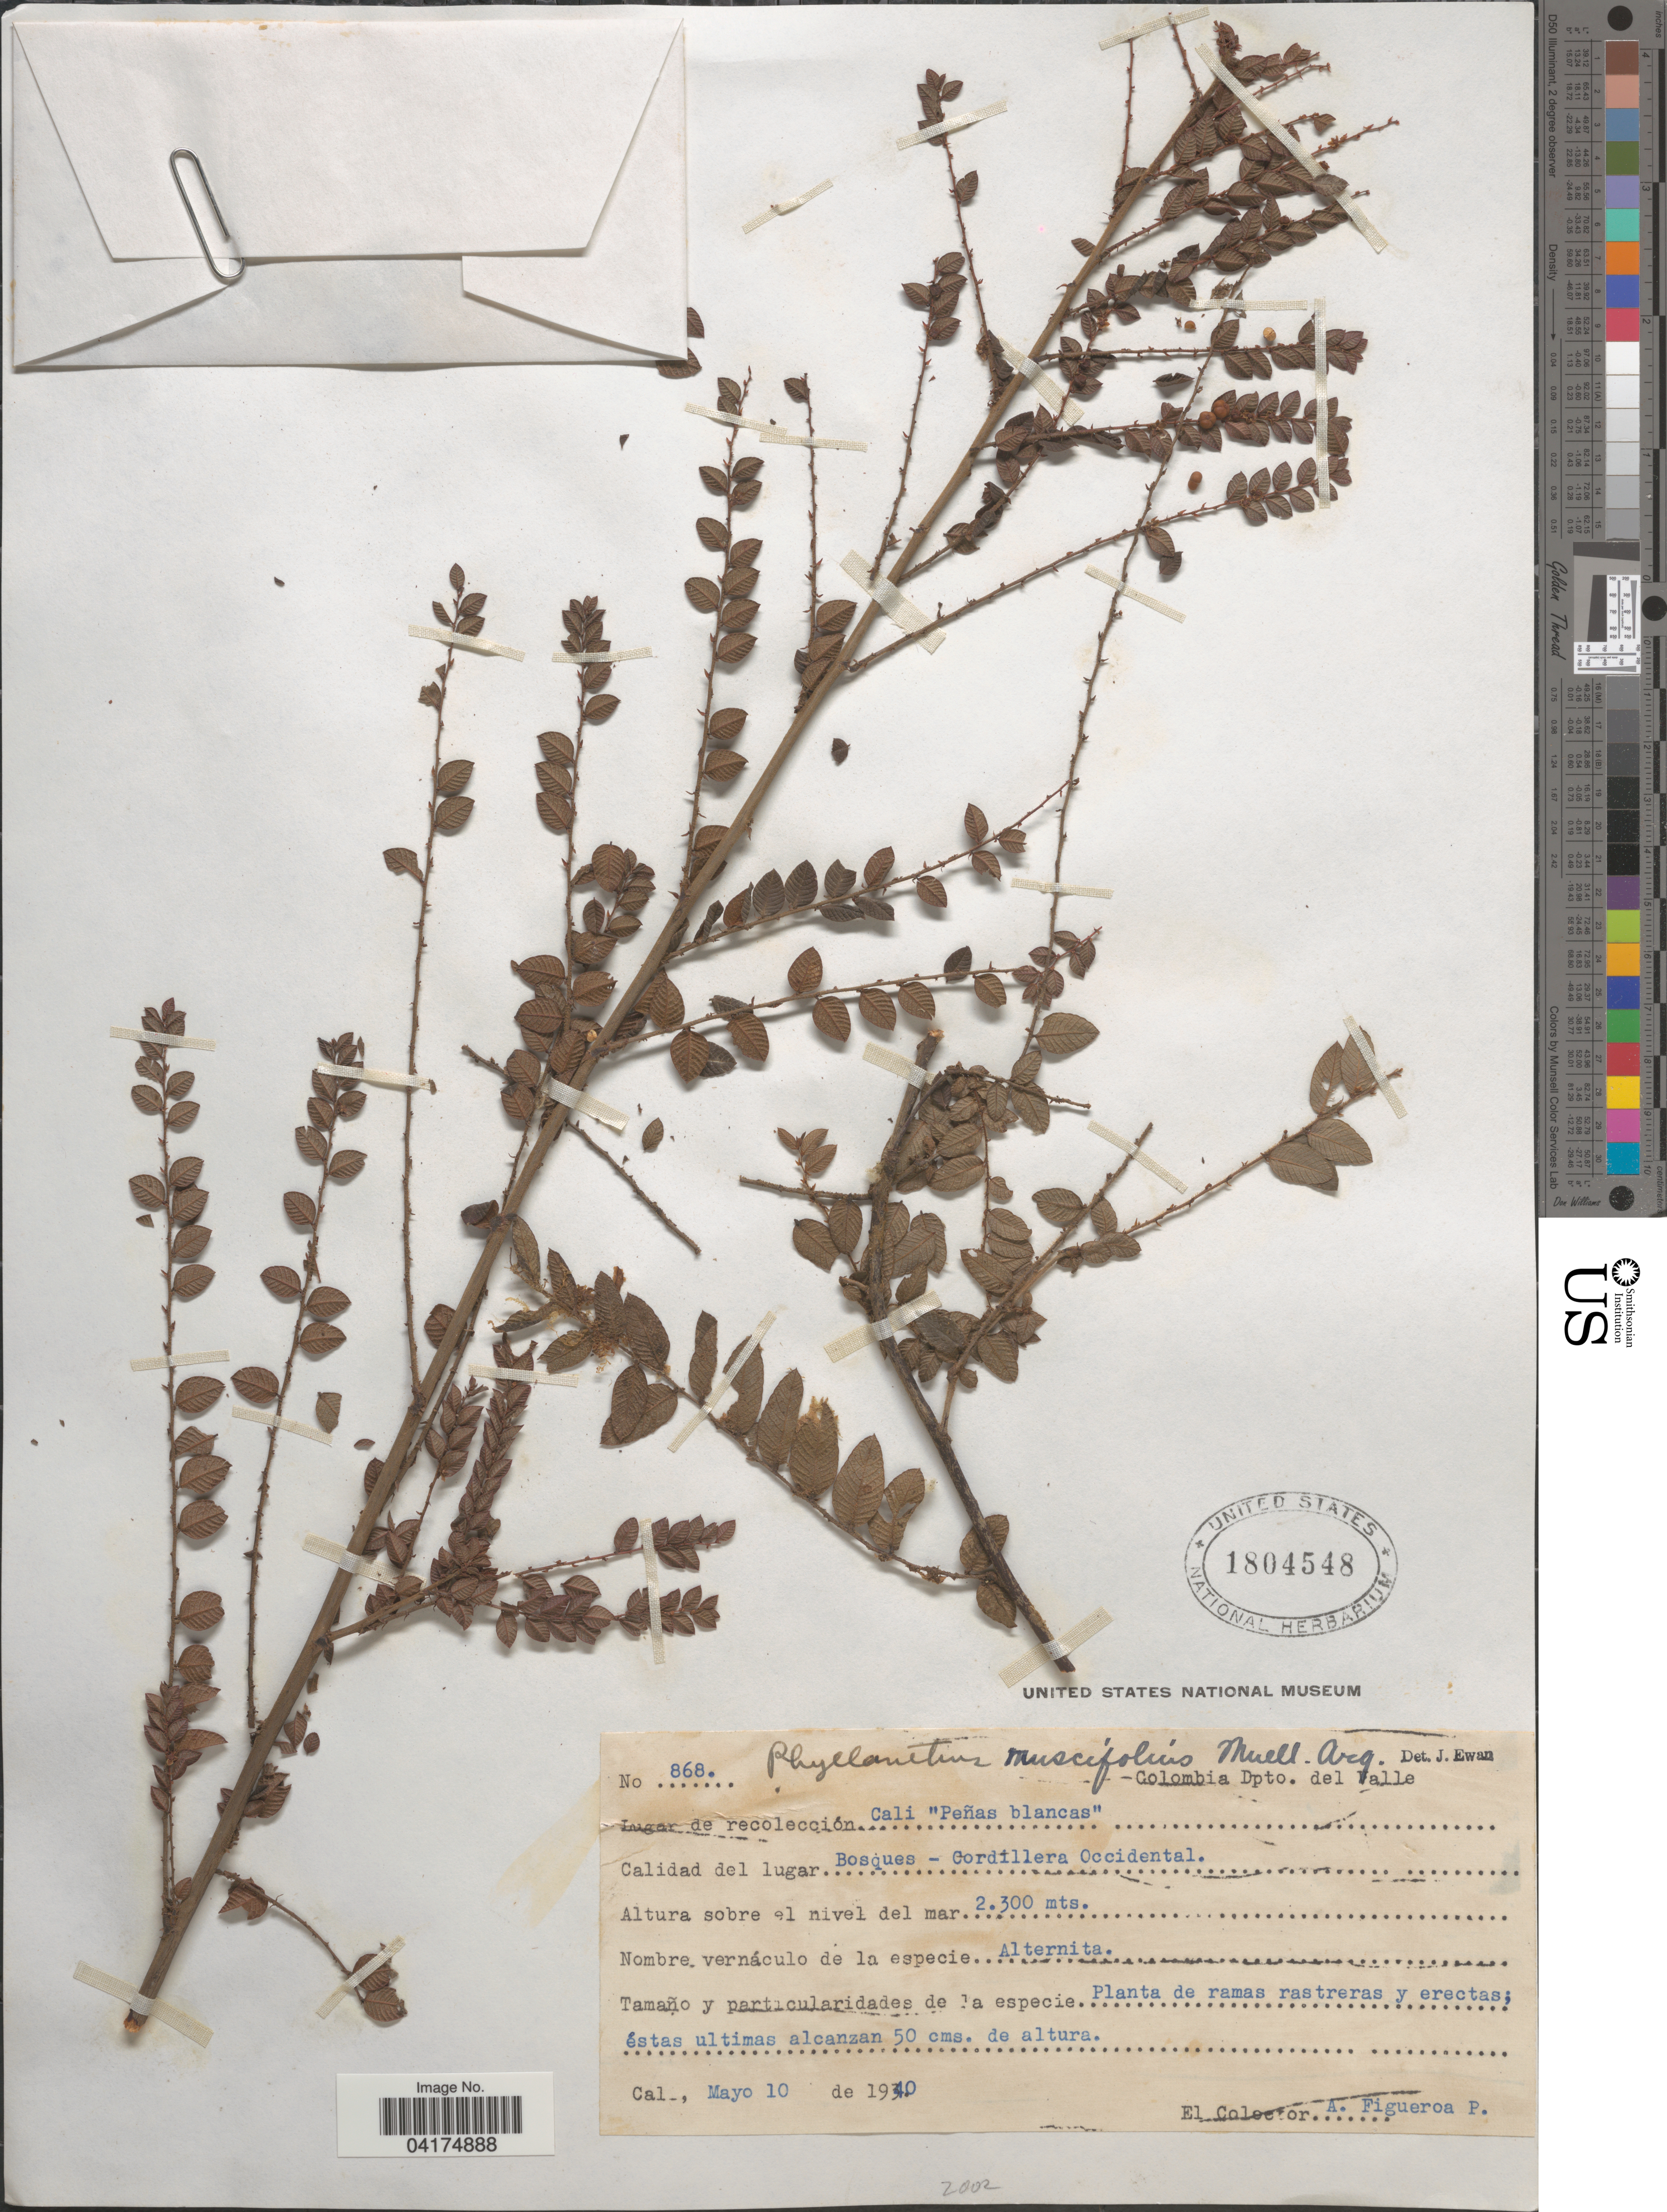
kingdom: Plantae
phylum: Tracheophyta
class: Magnoliopsida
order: Malpighiales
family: Phyllanthaceae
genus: Phyllanthus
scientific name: Phyllanthus ruscifolius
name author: Müll. Arg.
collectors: A. Figueroa-Potes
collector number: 868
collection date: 1940-05-10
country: Colombia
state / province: Valle del Cauca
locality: Dpto. del Valle. Cordillera Occidental.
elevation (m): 2300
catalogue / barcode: US 1804548